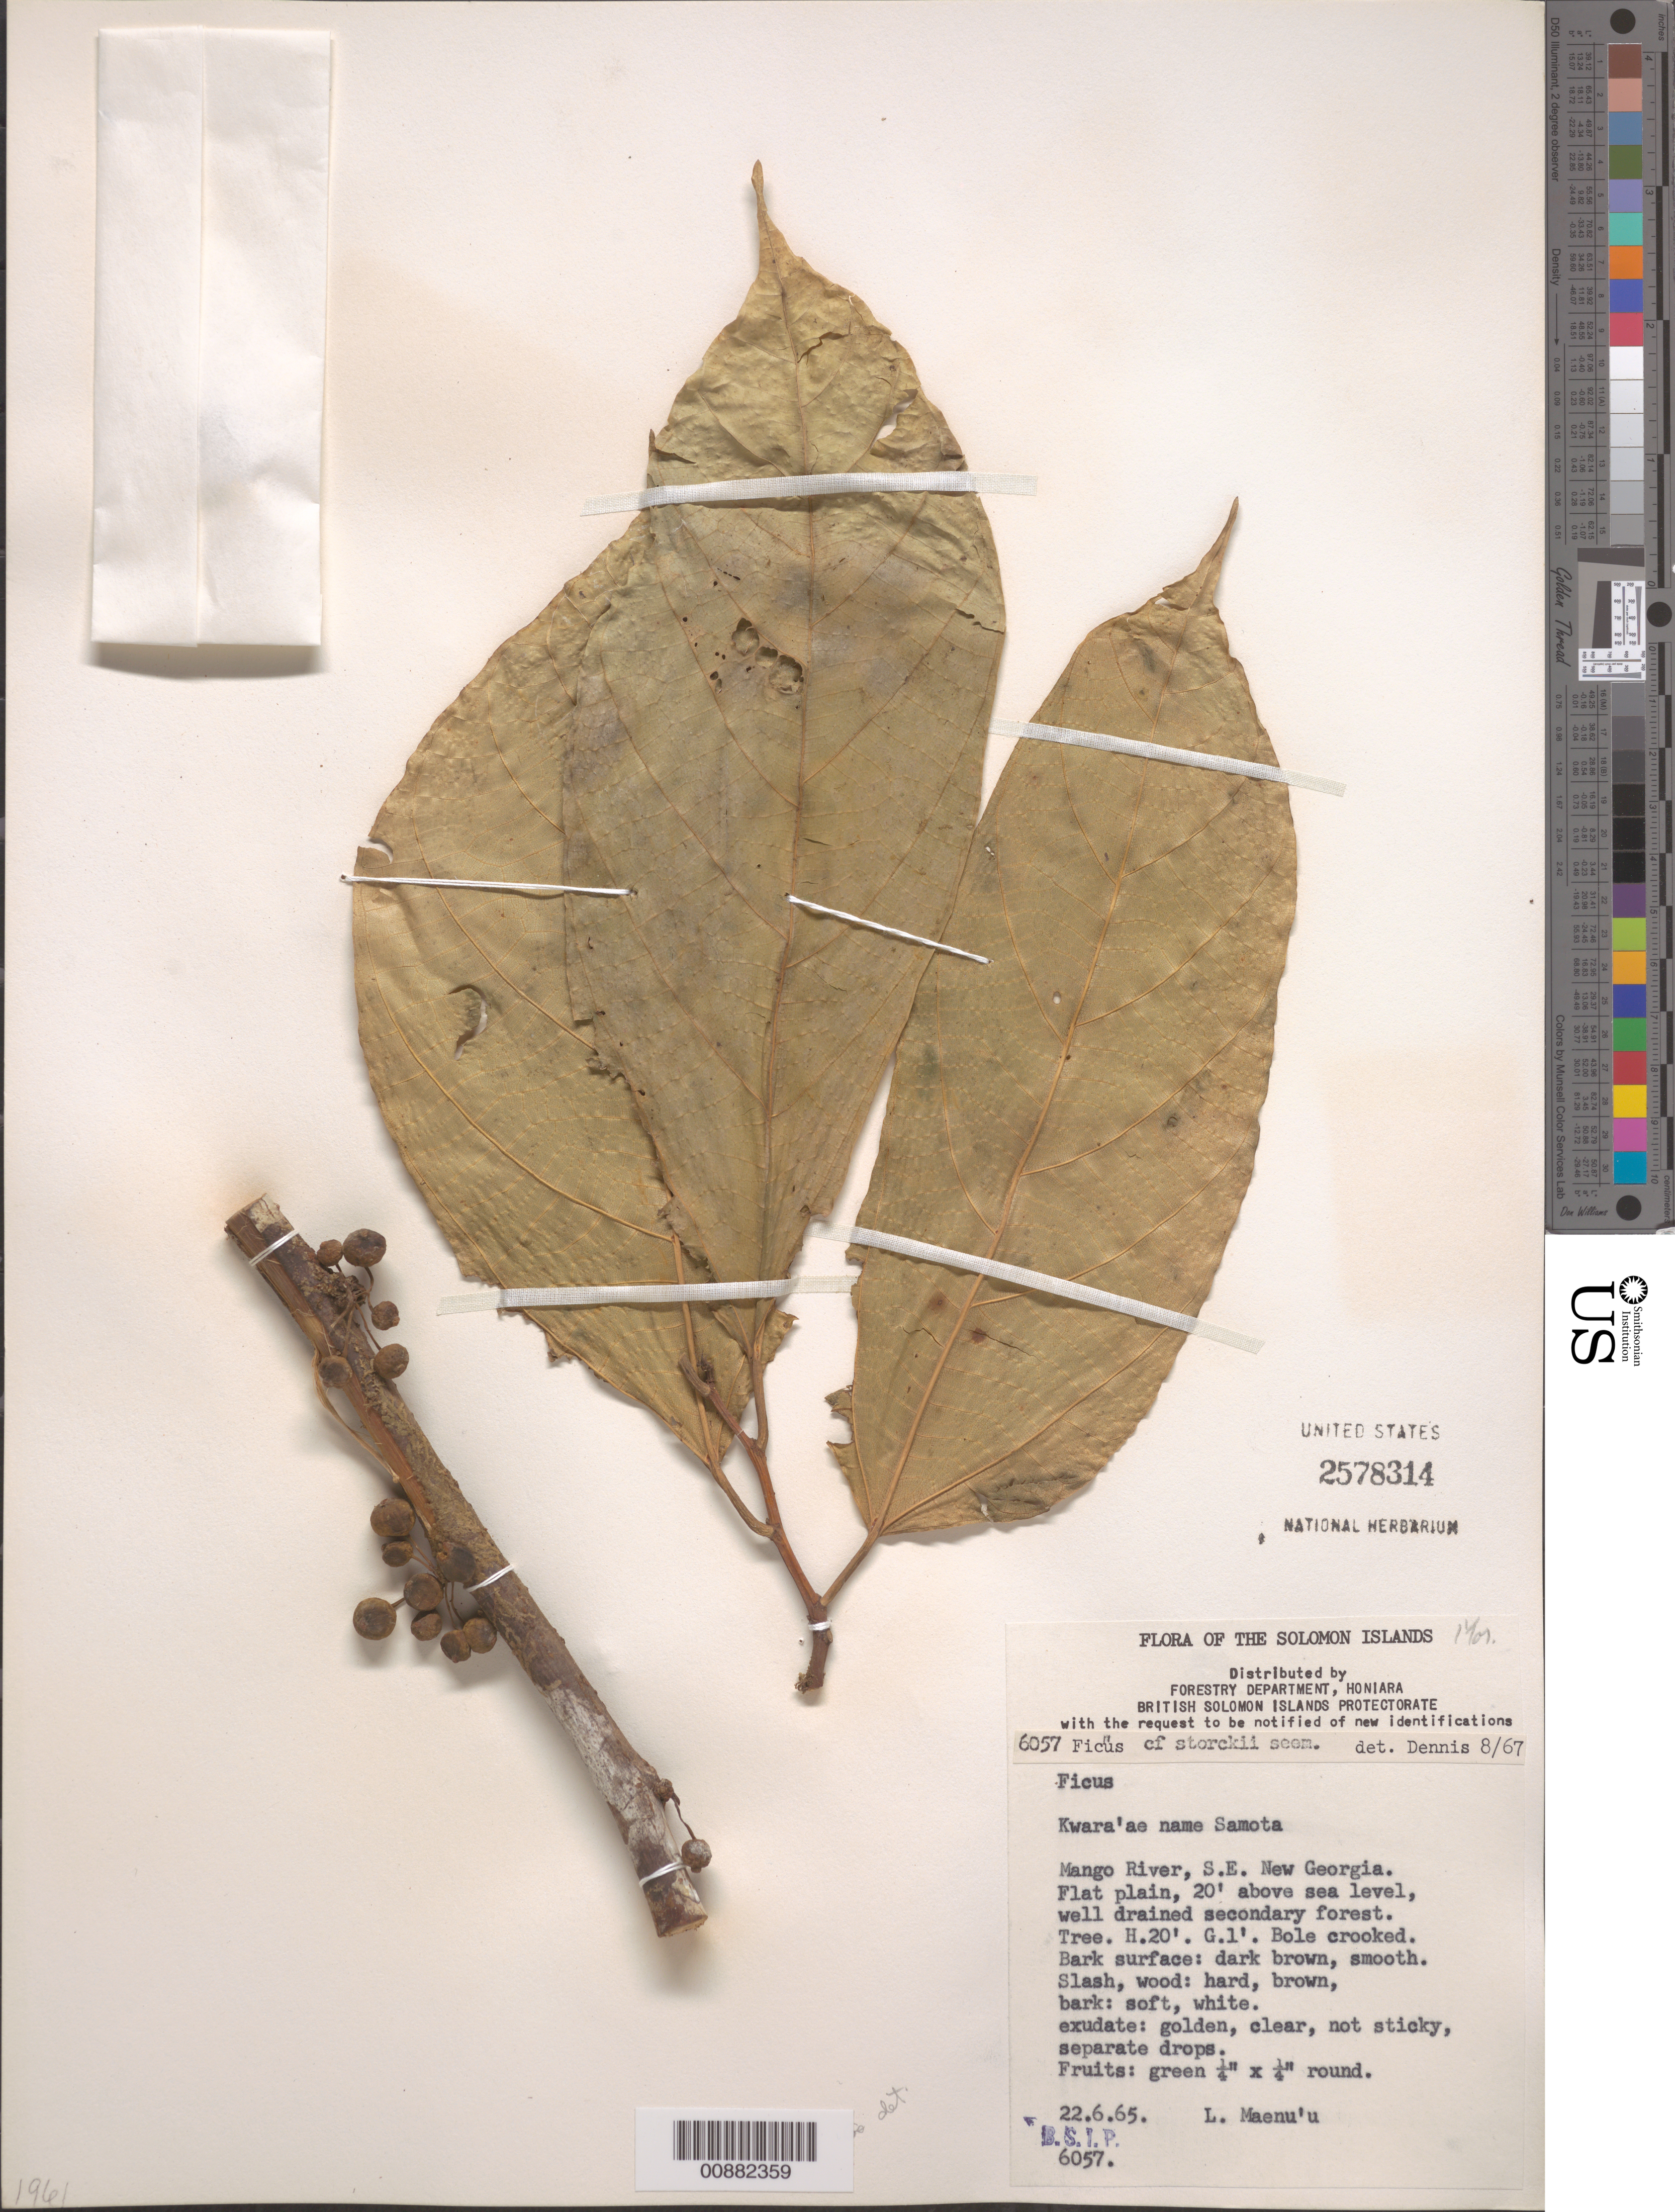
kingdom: Plantae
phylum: Tracheophyta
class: Magnoliopsida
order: Rosales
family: Moraceae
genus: Ficus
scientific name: Ficus storckii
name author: Seem.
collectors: L. Maenu'u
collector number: BSIP 6057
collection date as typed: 22 Jun 1965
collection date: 1965-06-22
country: Solomon Islands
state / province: Western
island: New Georgia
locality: Mango River, SE New Georgia.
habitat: Flat plain, well drained secondary forest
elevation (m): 6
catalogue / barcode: US 2578314